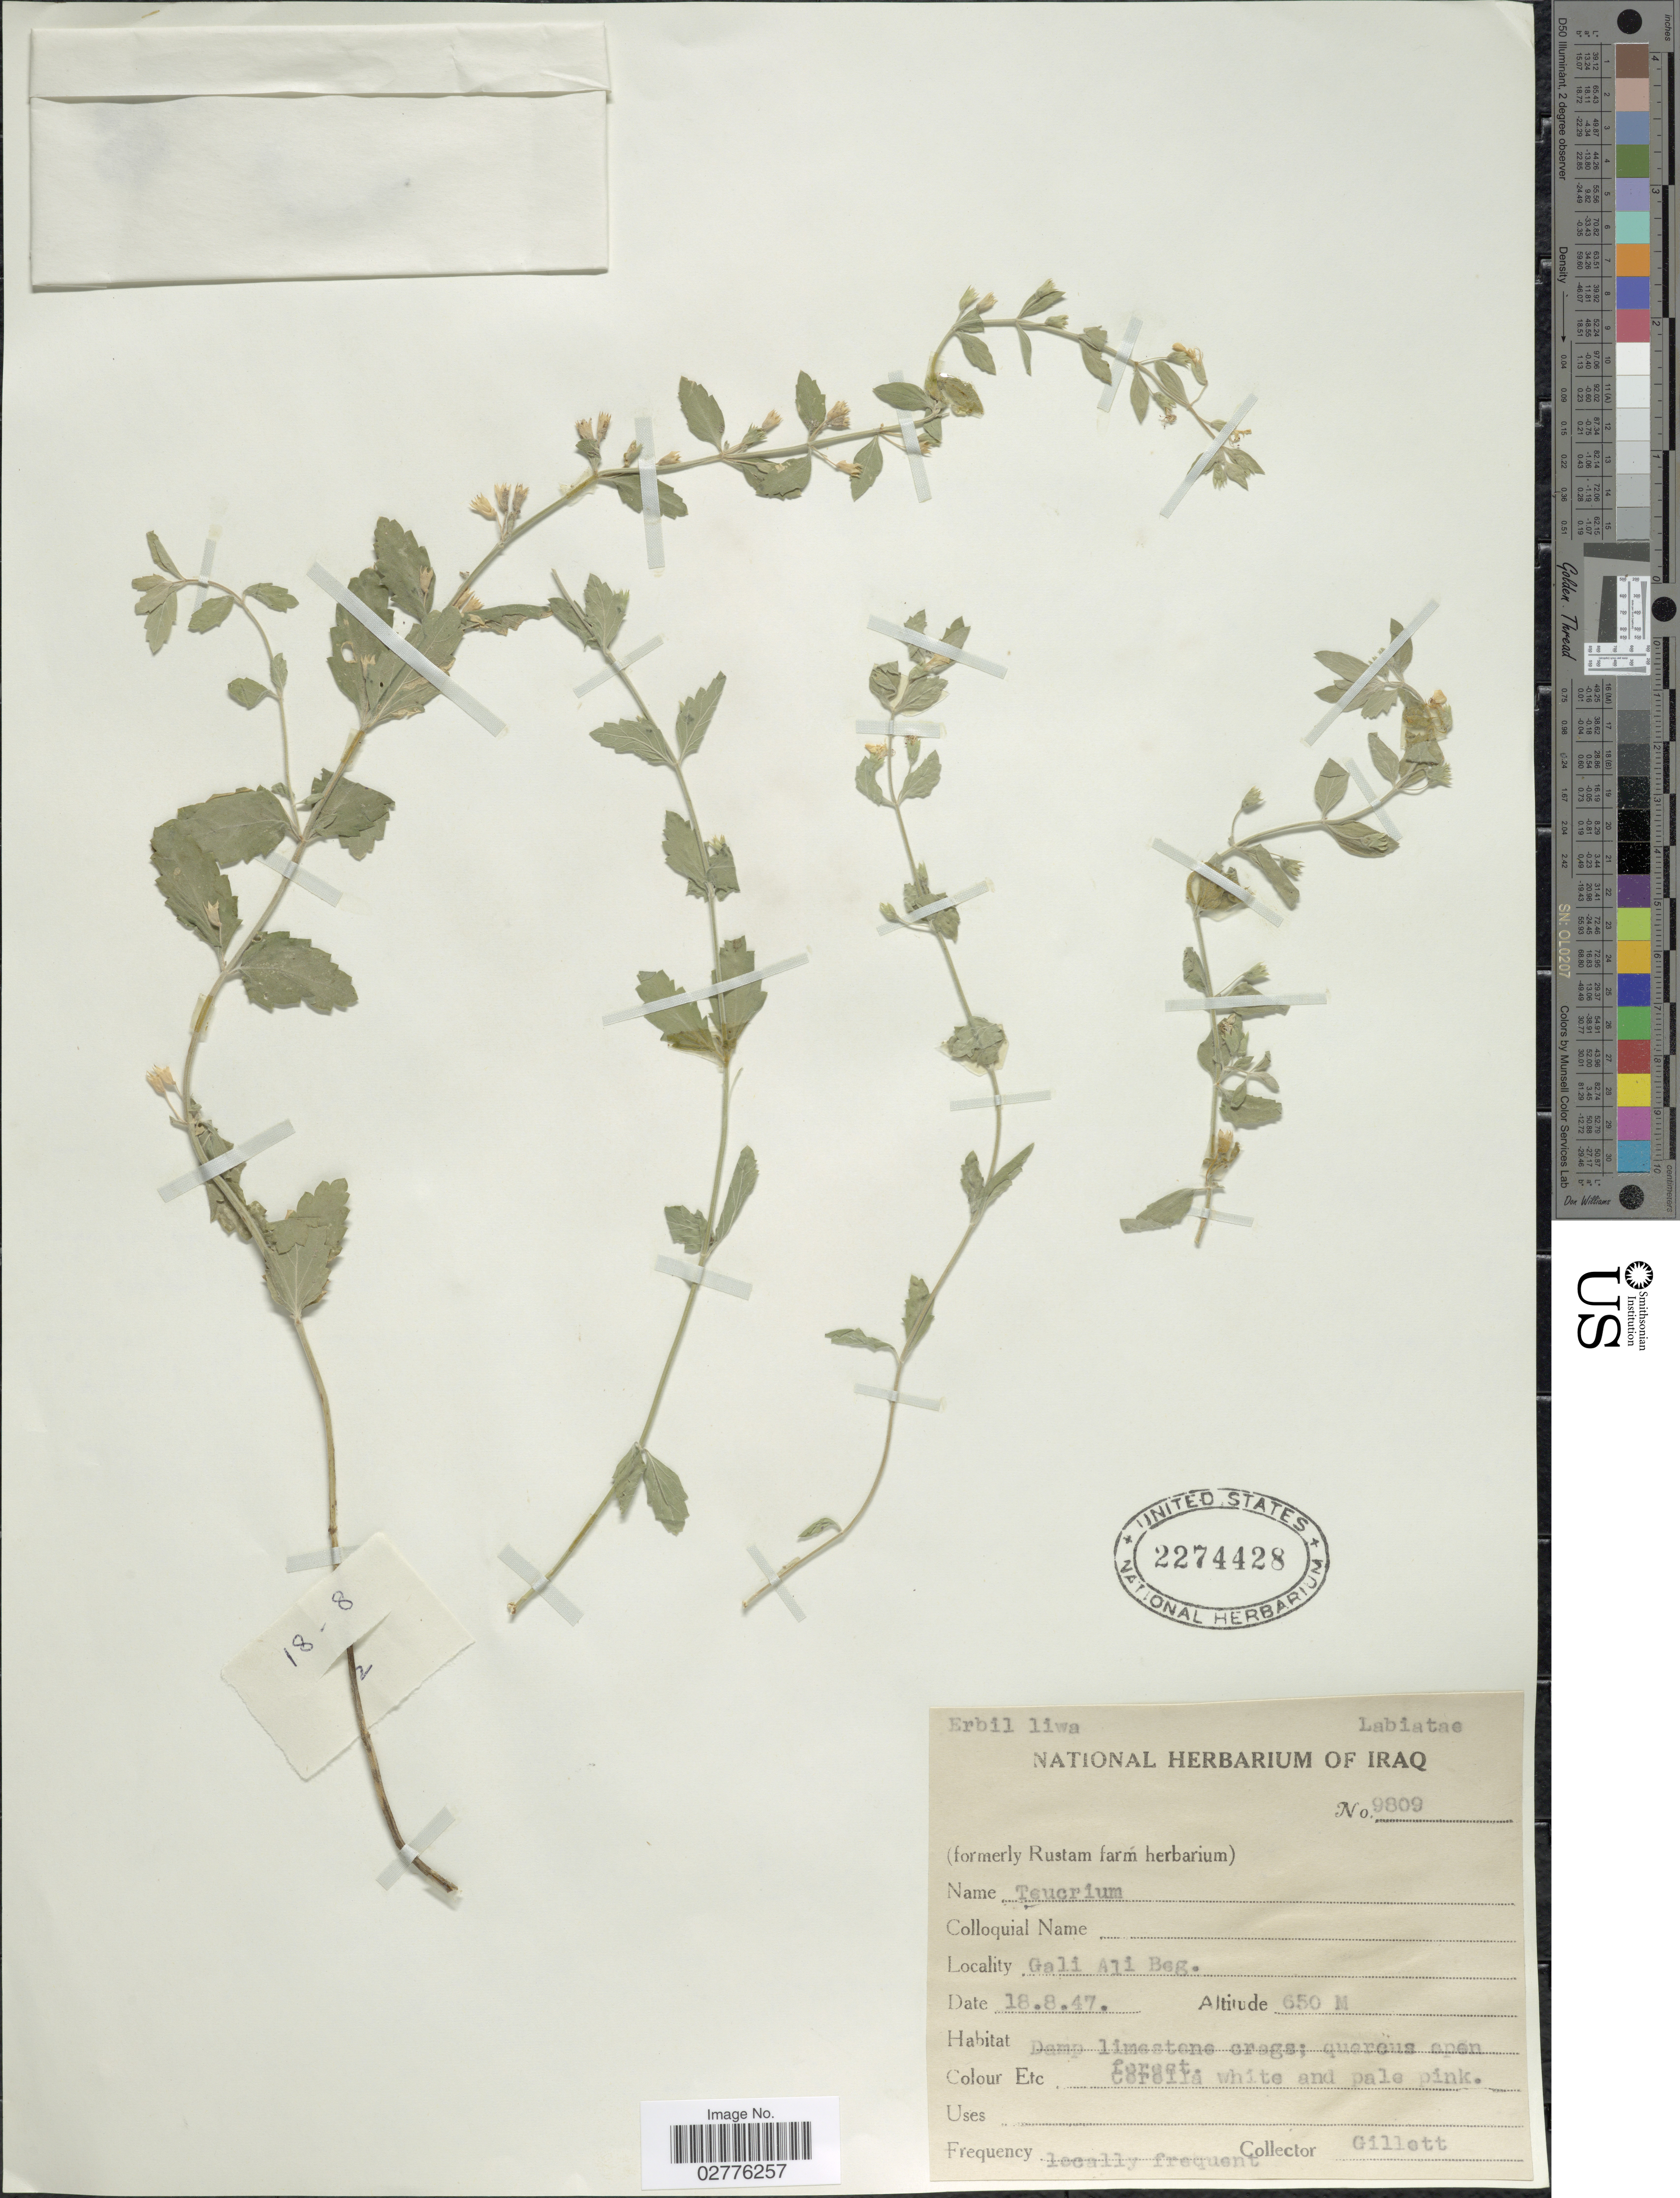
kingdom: Plantae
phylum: Tracheophyta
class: Magnoliopsida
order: Lamiales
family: Lamiaceae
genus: Teucrium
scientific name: Teucrium sp.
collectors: Gillett, --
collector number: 9809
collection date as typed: Transcribed d/m/y: 18/8/47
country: Iraq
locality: Gali Ali Beg, Erbil liwa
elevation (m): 650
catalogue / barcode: US 2274428